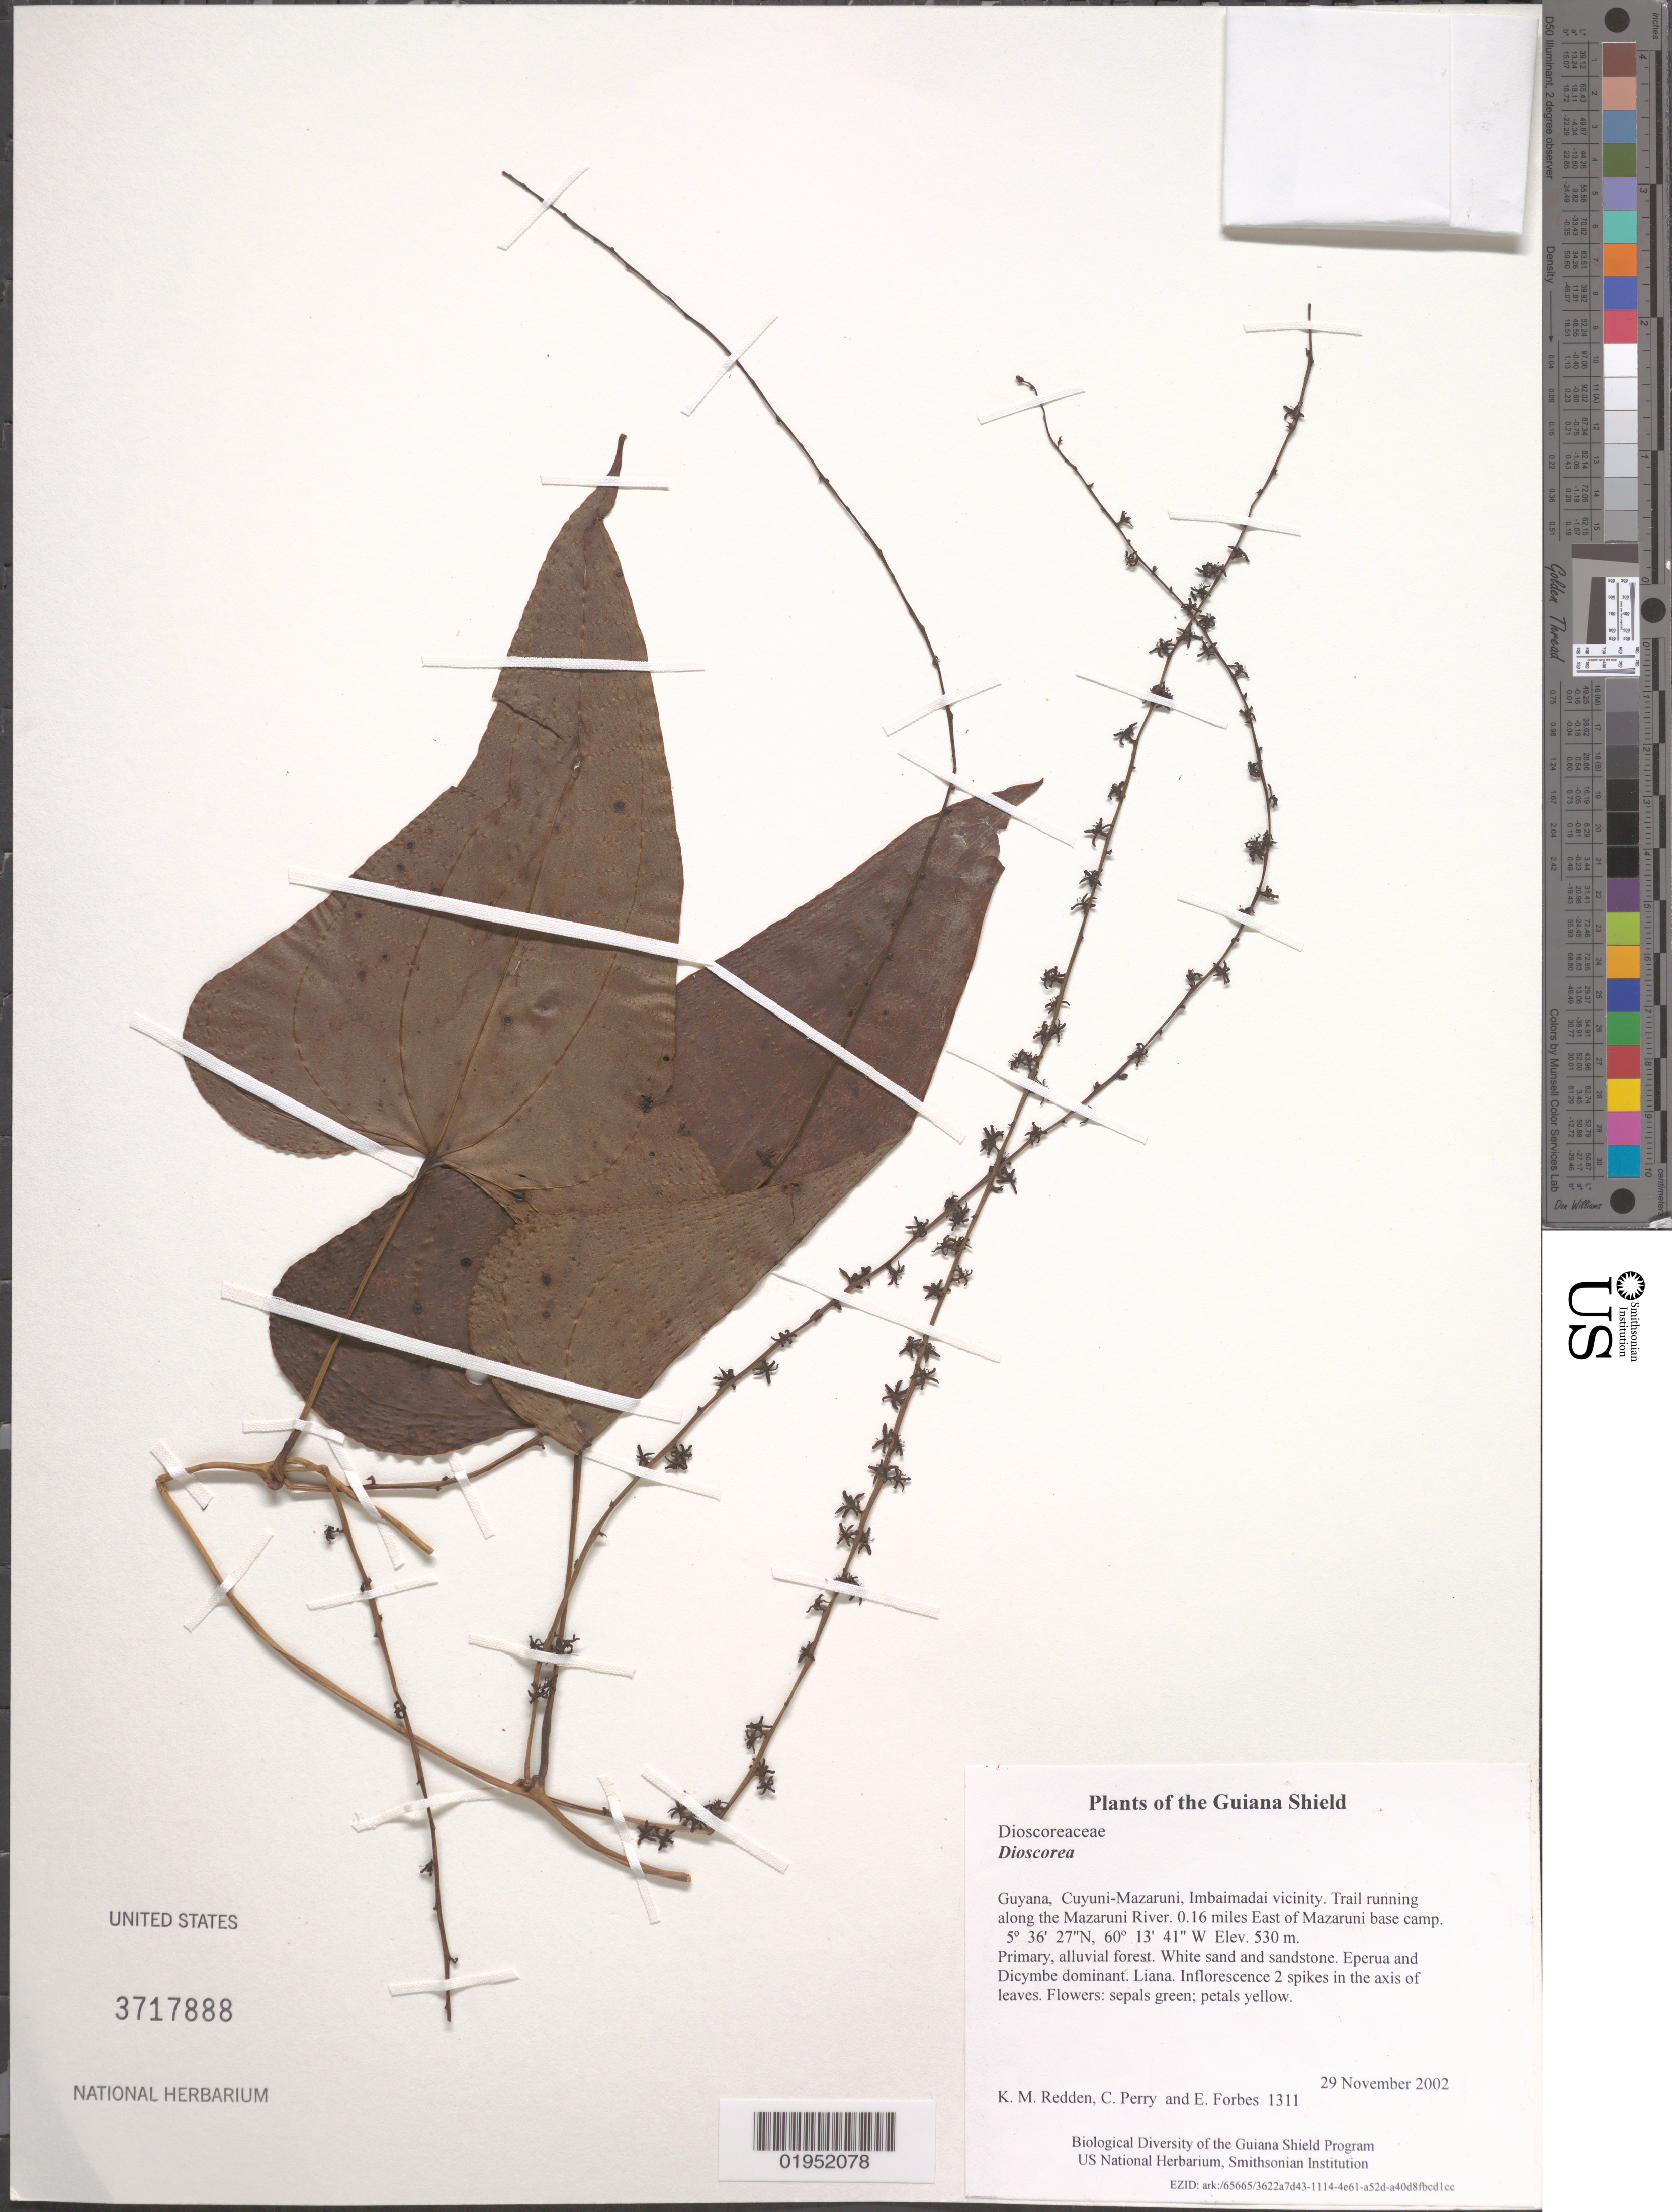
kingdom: Plantae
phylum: Tracheophyta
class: Liliopsida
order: Dioscoreales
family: Dioscoreaceae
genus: Dioscorea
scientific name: Dioscorea sp.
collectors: K. M. Redden, C. Perry & E. Forbes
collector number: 1311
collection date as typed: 29 November 2002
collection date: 2002-11-29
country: Guyana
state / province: Cuyuni-Mazaruni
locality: Imbaimadai vicinity. Trail running along the Mazaruni River. 0.16 miles East of Mazaruni base camp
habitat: Primary, alluvial forest. White sand and sandstone. Eperua and Dicymbe dominant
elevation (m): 530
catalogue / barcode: US 3717888